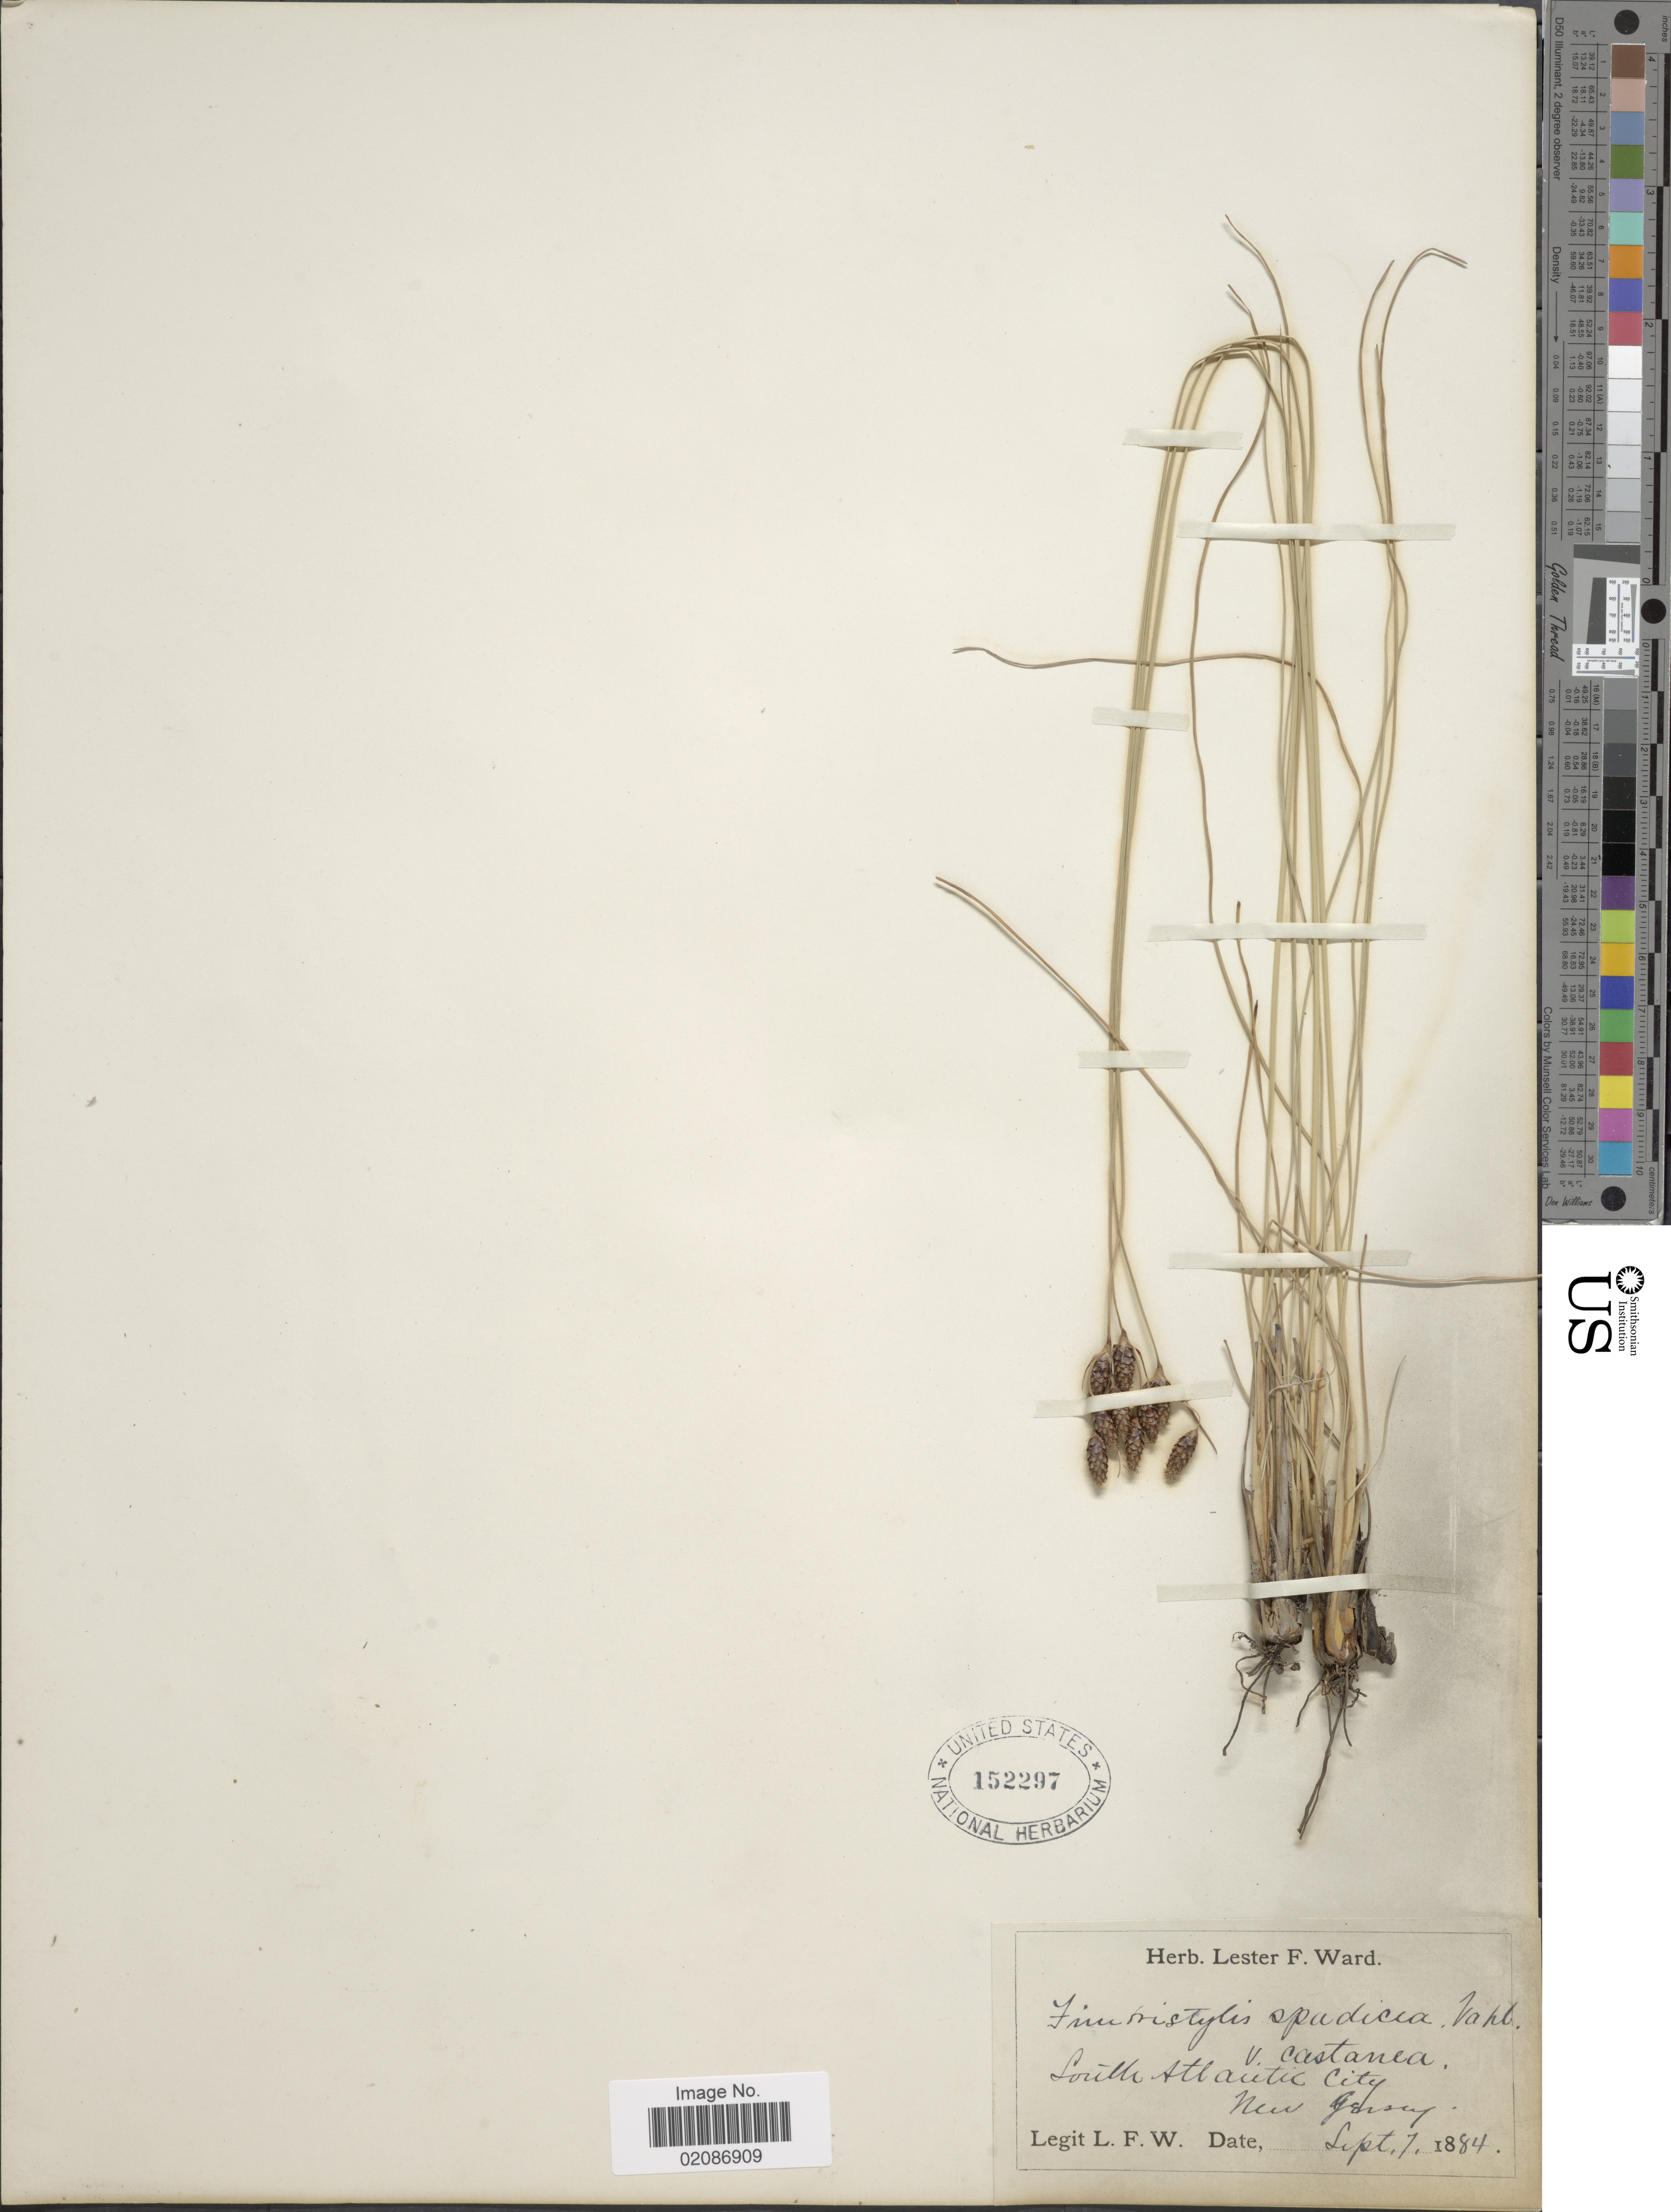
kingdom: Plantae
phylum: Tracheophyta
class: Liliopsida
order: Poales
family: Cyperaceae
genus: Fimbristylis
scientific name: Fimbristylis castanea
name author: (Michx.) Vahl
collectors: L. F. Ward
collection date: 1884-09-07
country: United States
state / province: New Jersey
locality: South Atlantic City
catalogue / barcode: US 152297